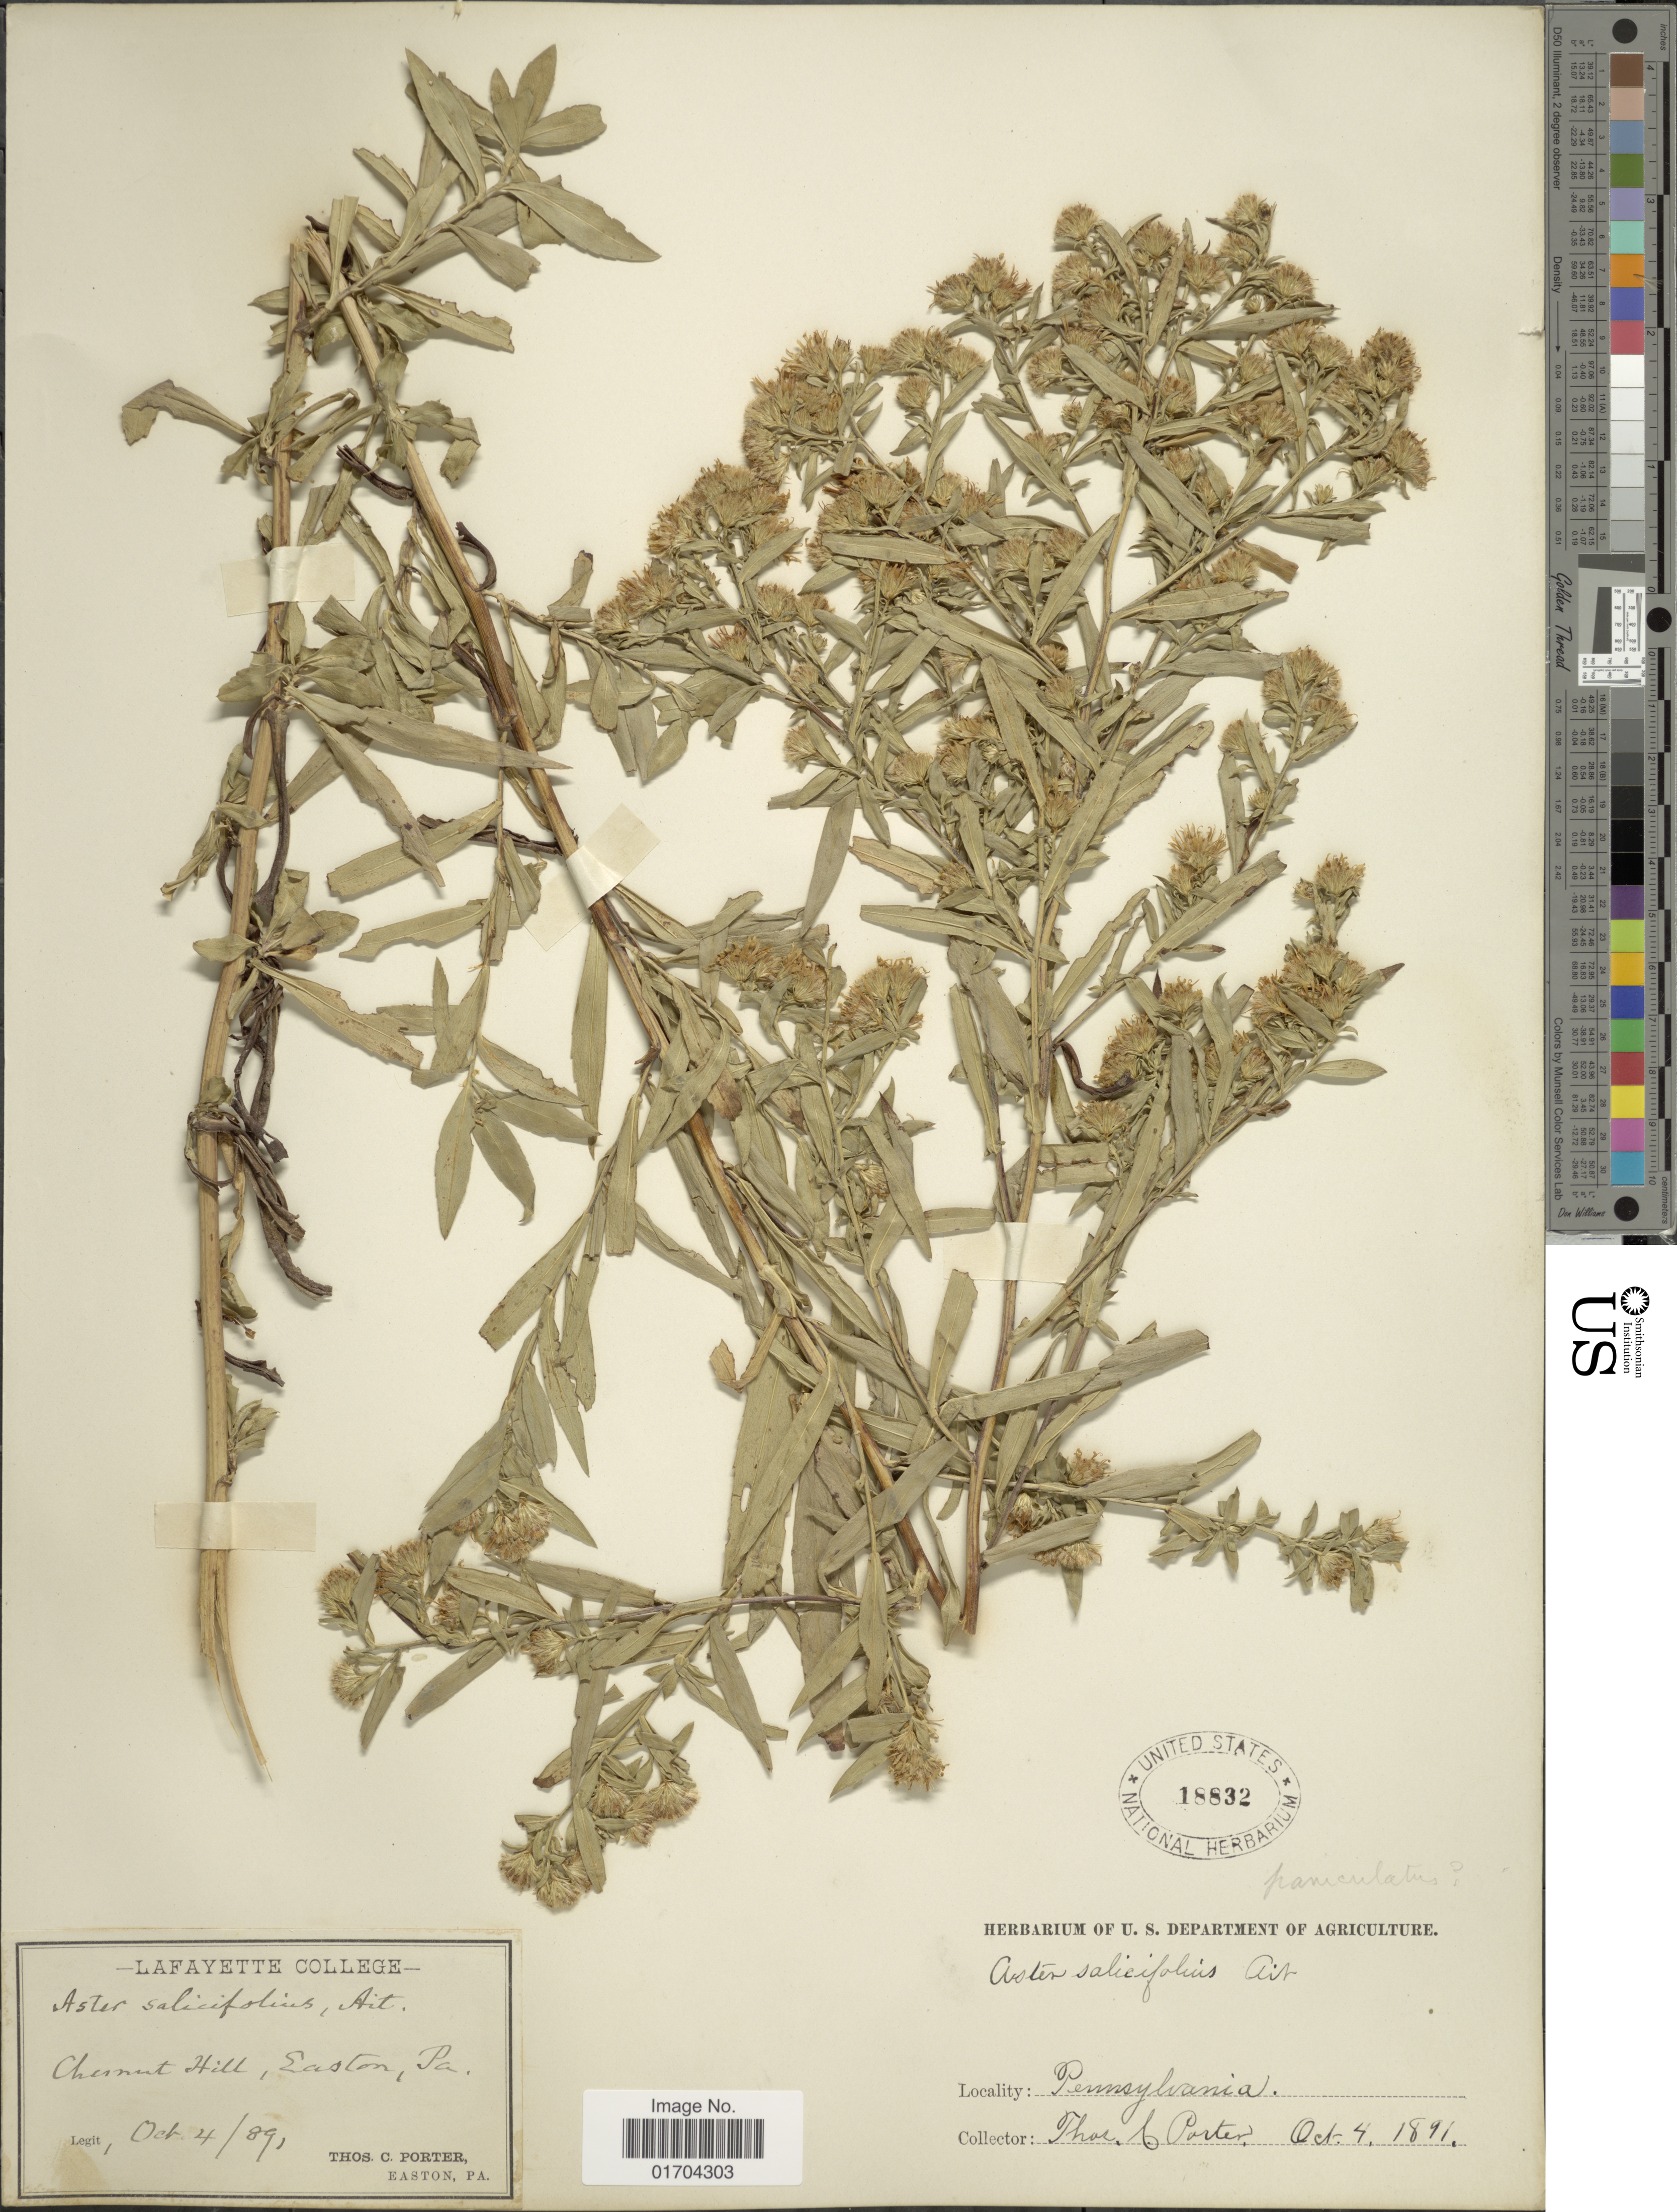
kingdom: Plantae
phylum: Tracheophyta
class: Magnoliopsida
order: Asterales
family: Asteraceae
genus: Symphyotrichum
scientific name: Symphyotrichum sp.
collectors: T. C. Porter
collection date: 1891-10-04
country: United States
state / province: Pennsylvania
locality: Chestnut Hill, Easton.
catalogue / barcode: US 18832